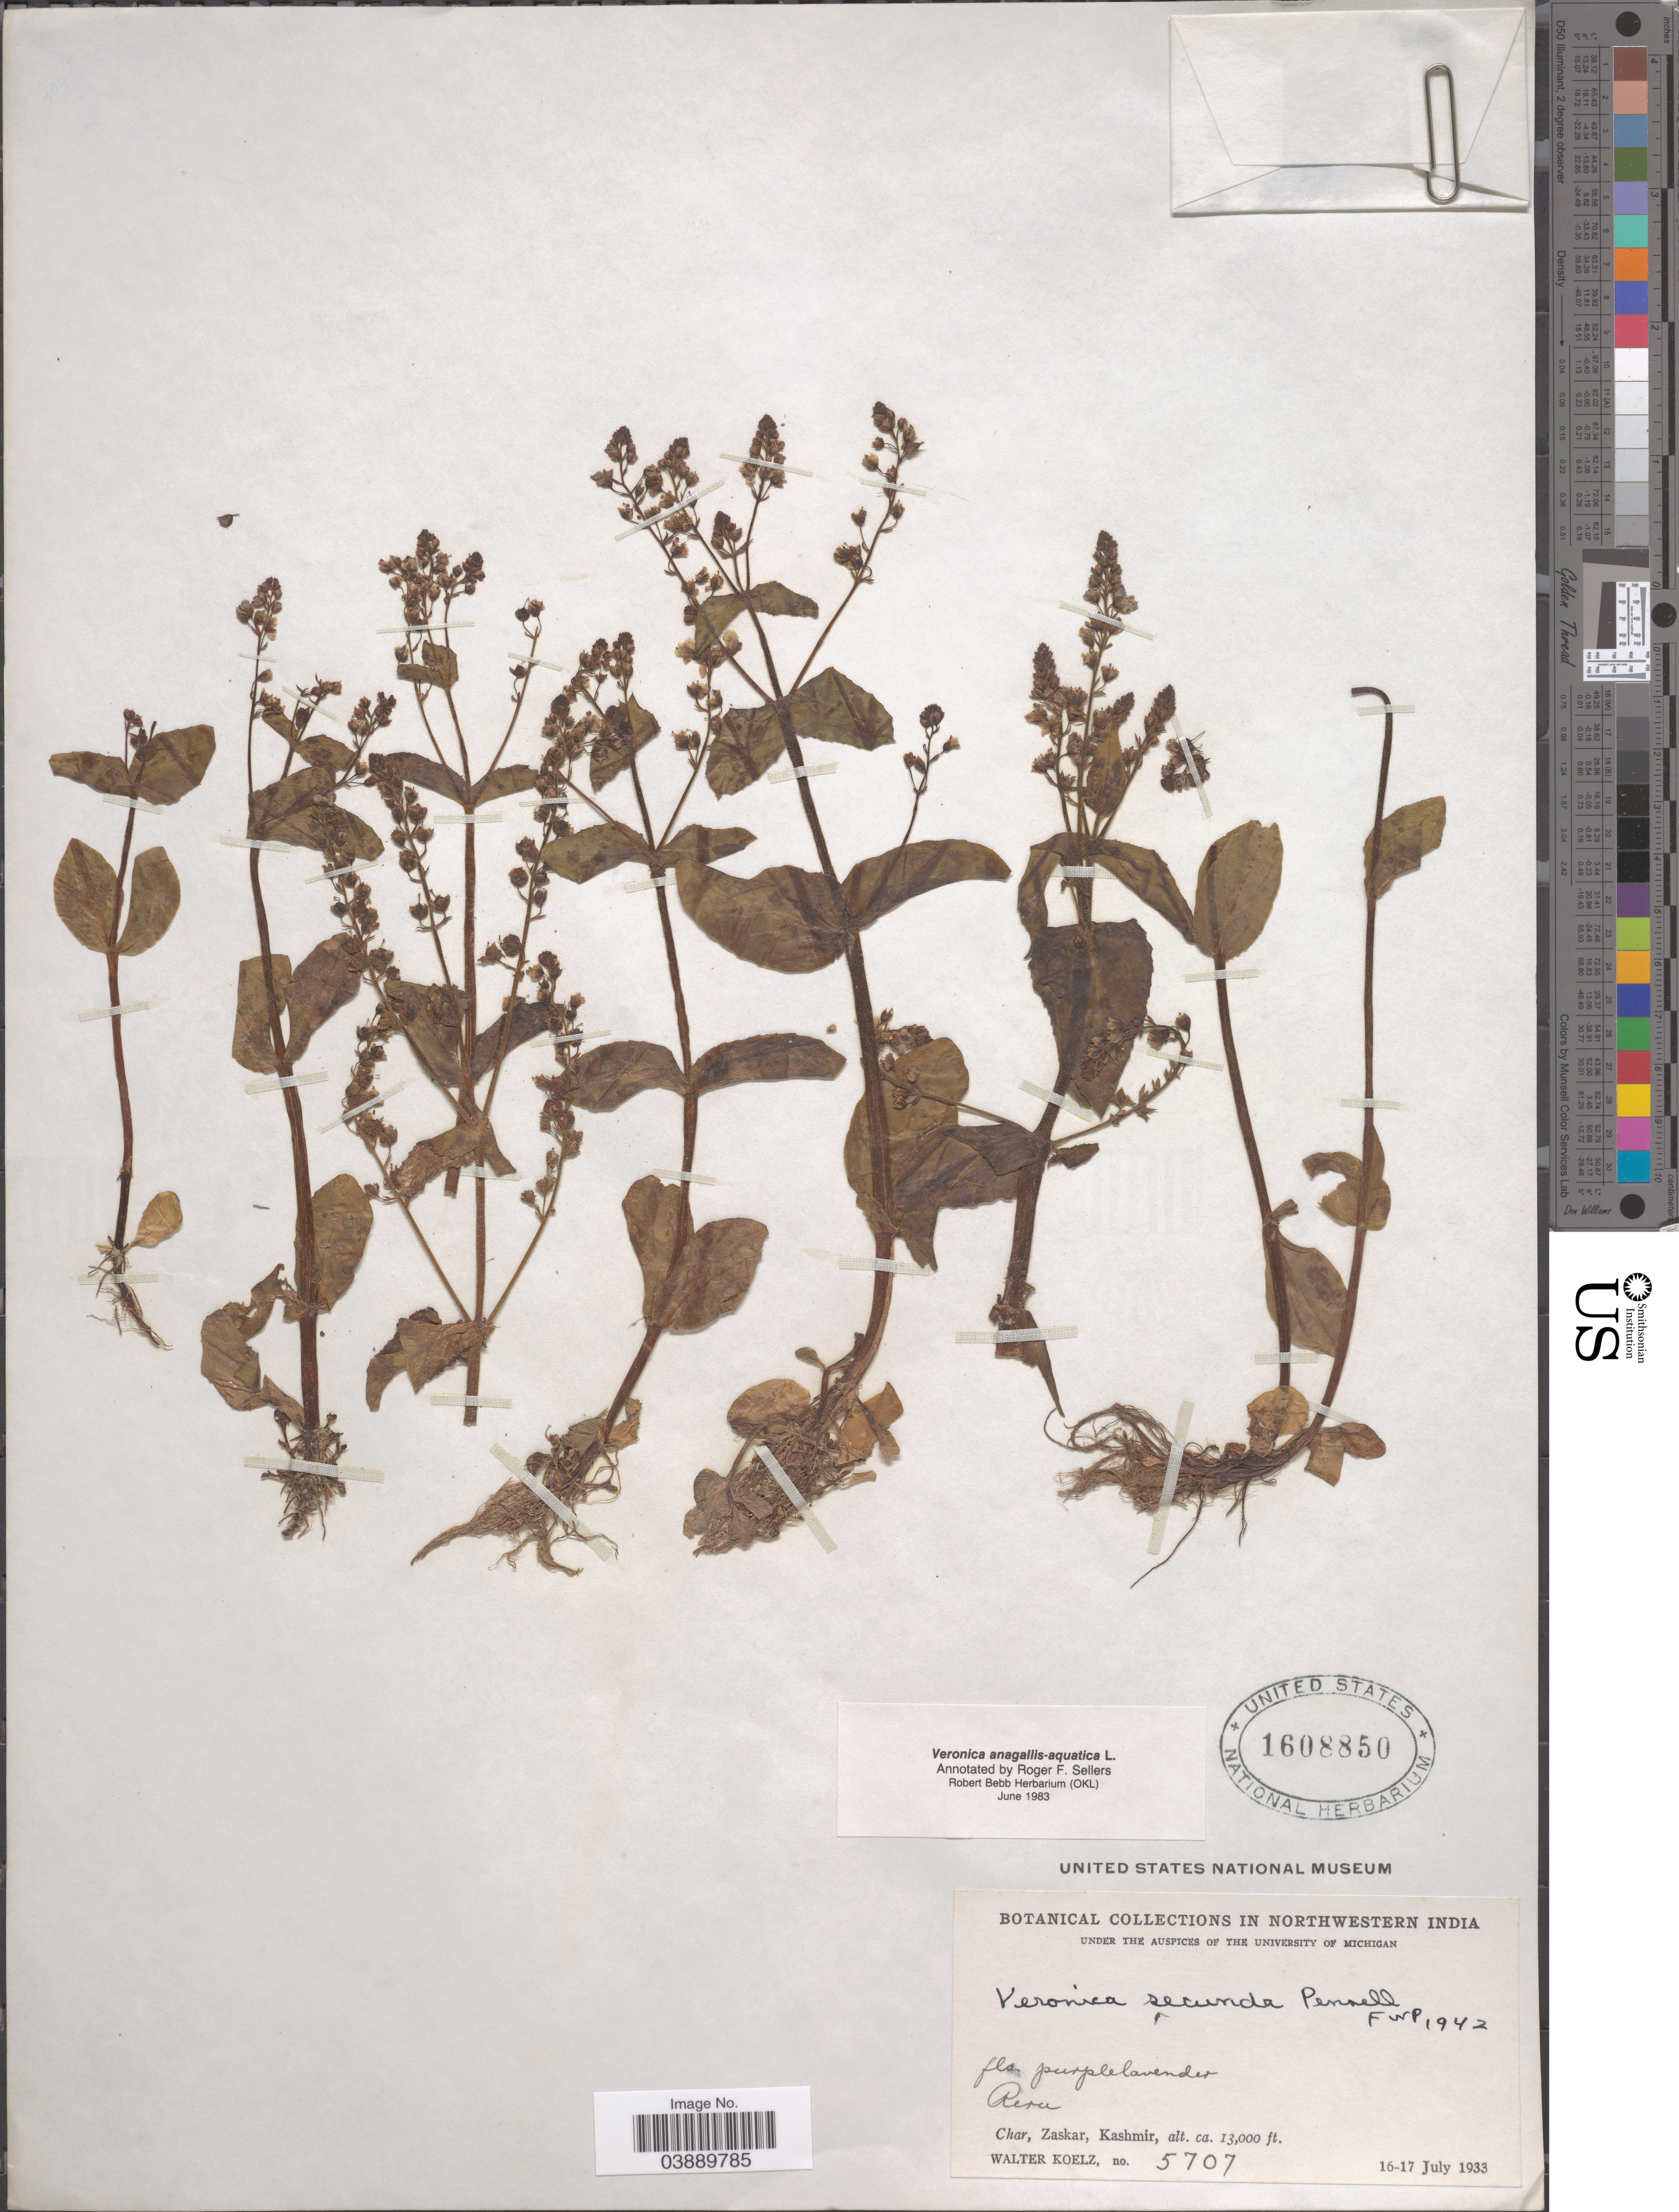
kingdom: Plantae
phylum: Tracheophyta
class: Magnoliopsida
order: Lamiales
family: Plantaginaceae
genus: Veronica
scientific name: Veronica anagallis-aquatica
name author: L.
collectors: W. N. Koelz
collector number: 5707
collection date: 1933-07-16/1933-07-17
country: India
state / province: Jammu and Kashmir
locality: Northwestern India. Char, Zaskar, Kashmir.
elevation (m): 3962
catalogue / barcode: US 1608850